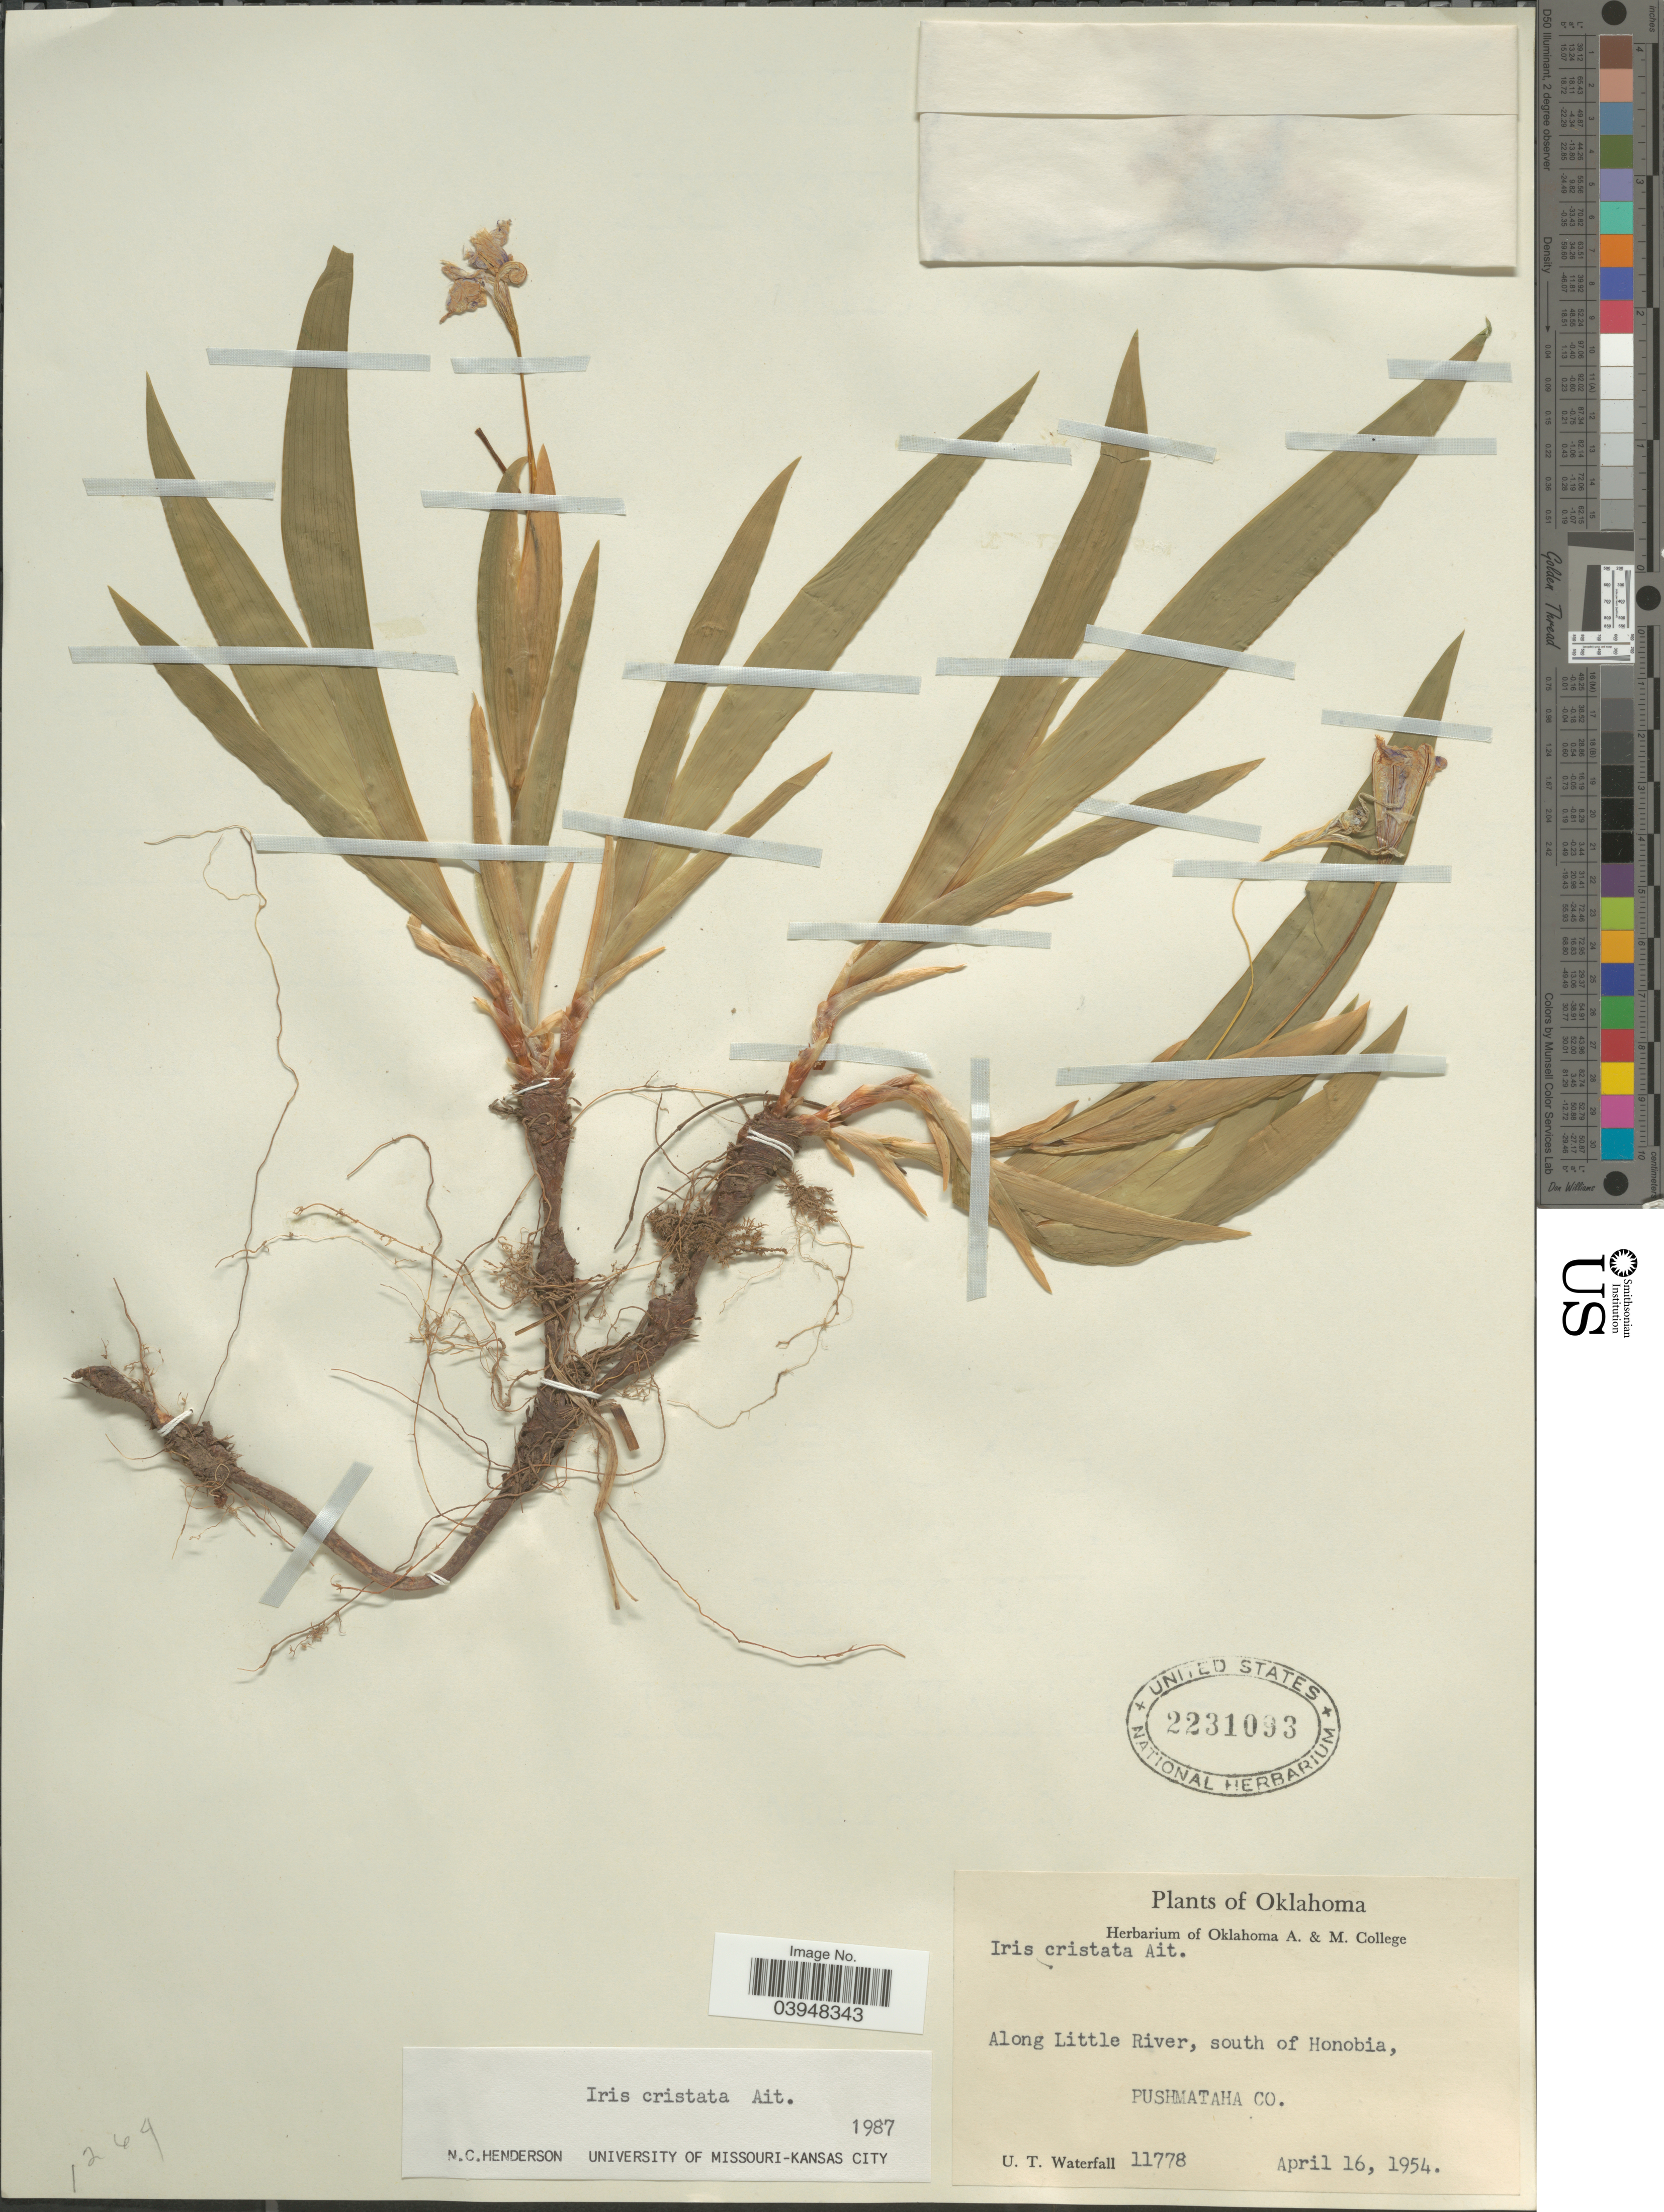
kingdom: Plantae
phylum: Tracheophyta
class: Liliopsida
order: Asparagales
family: Iridaceae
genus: Iris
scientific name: Iris cristata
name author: Aiton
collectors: U. T. Waterfall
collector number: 11778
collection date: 1954-04-16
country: United States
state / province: Oklahoma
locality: Along Little River, south of Honobia, Pushmataha Co.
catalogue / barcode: US 2231093